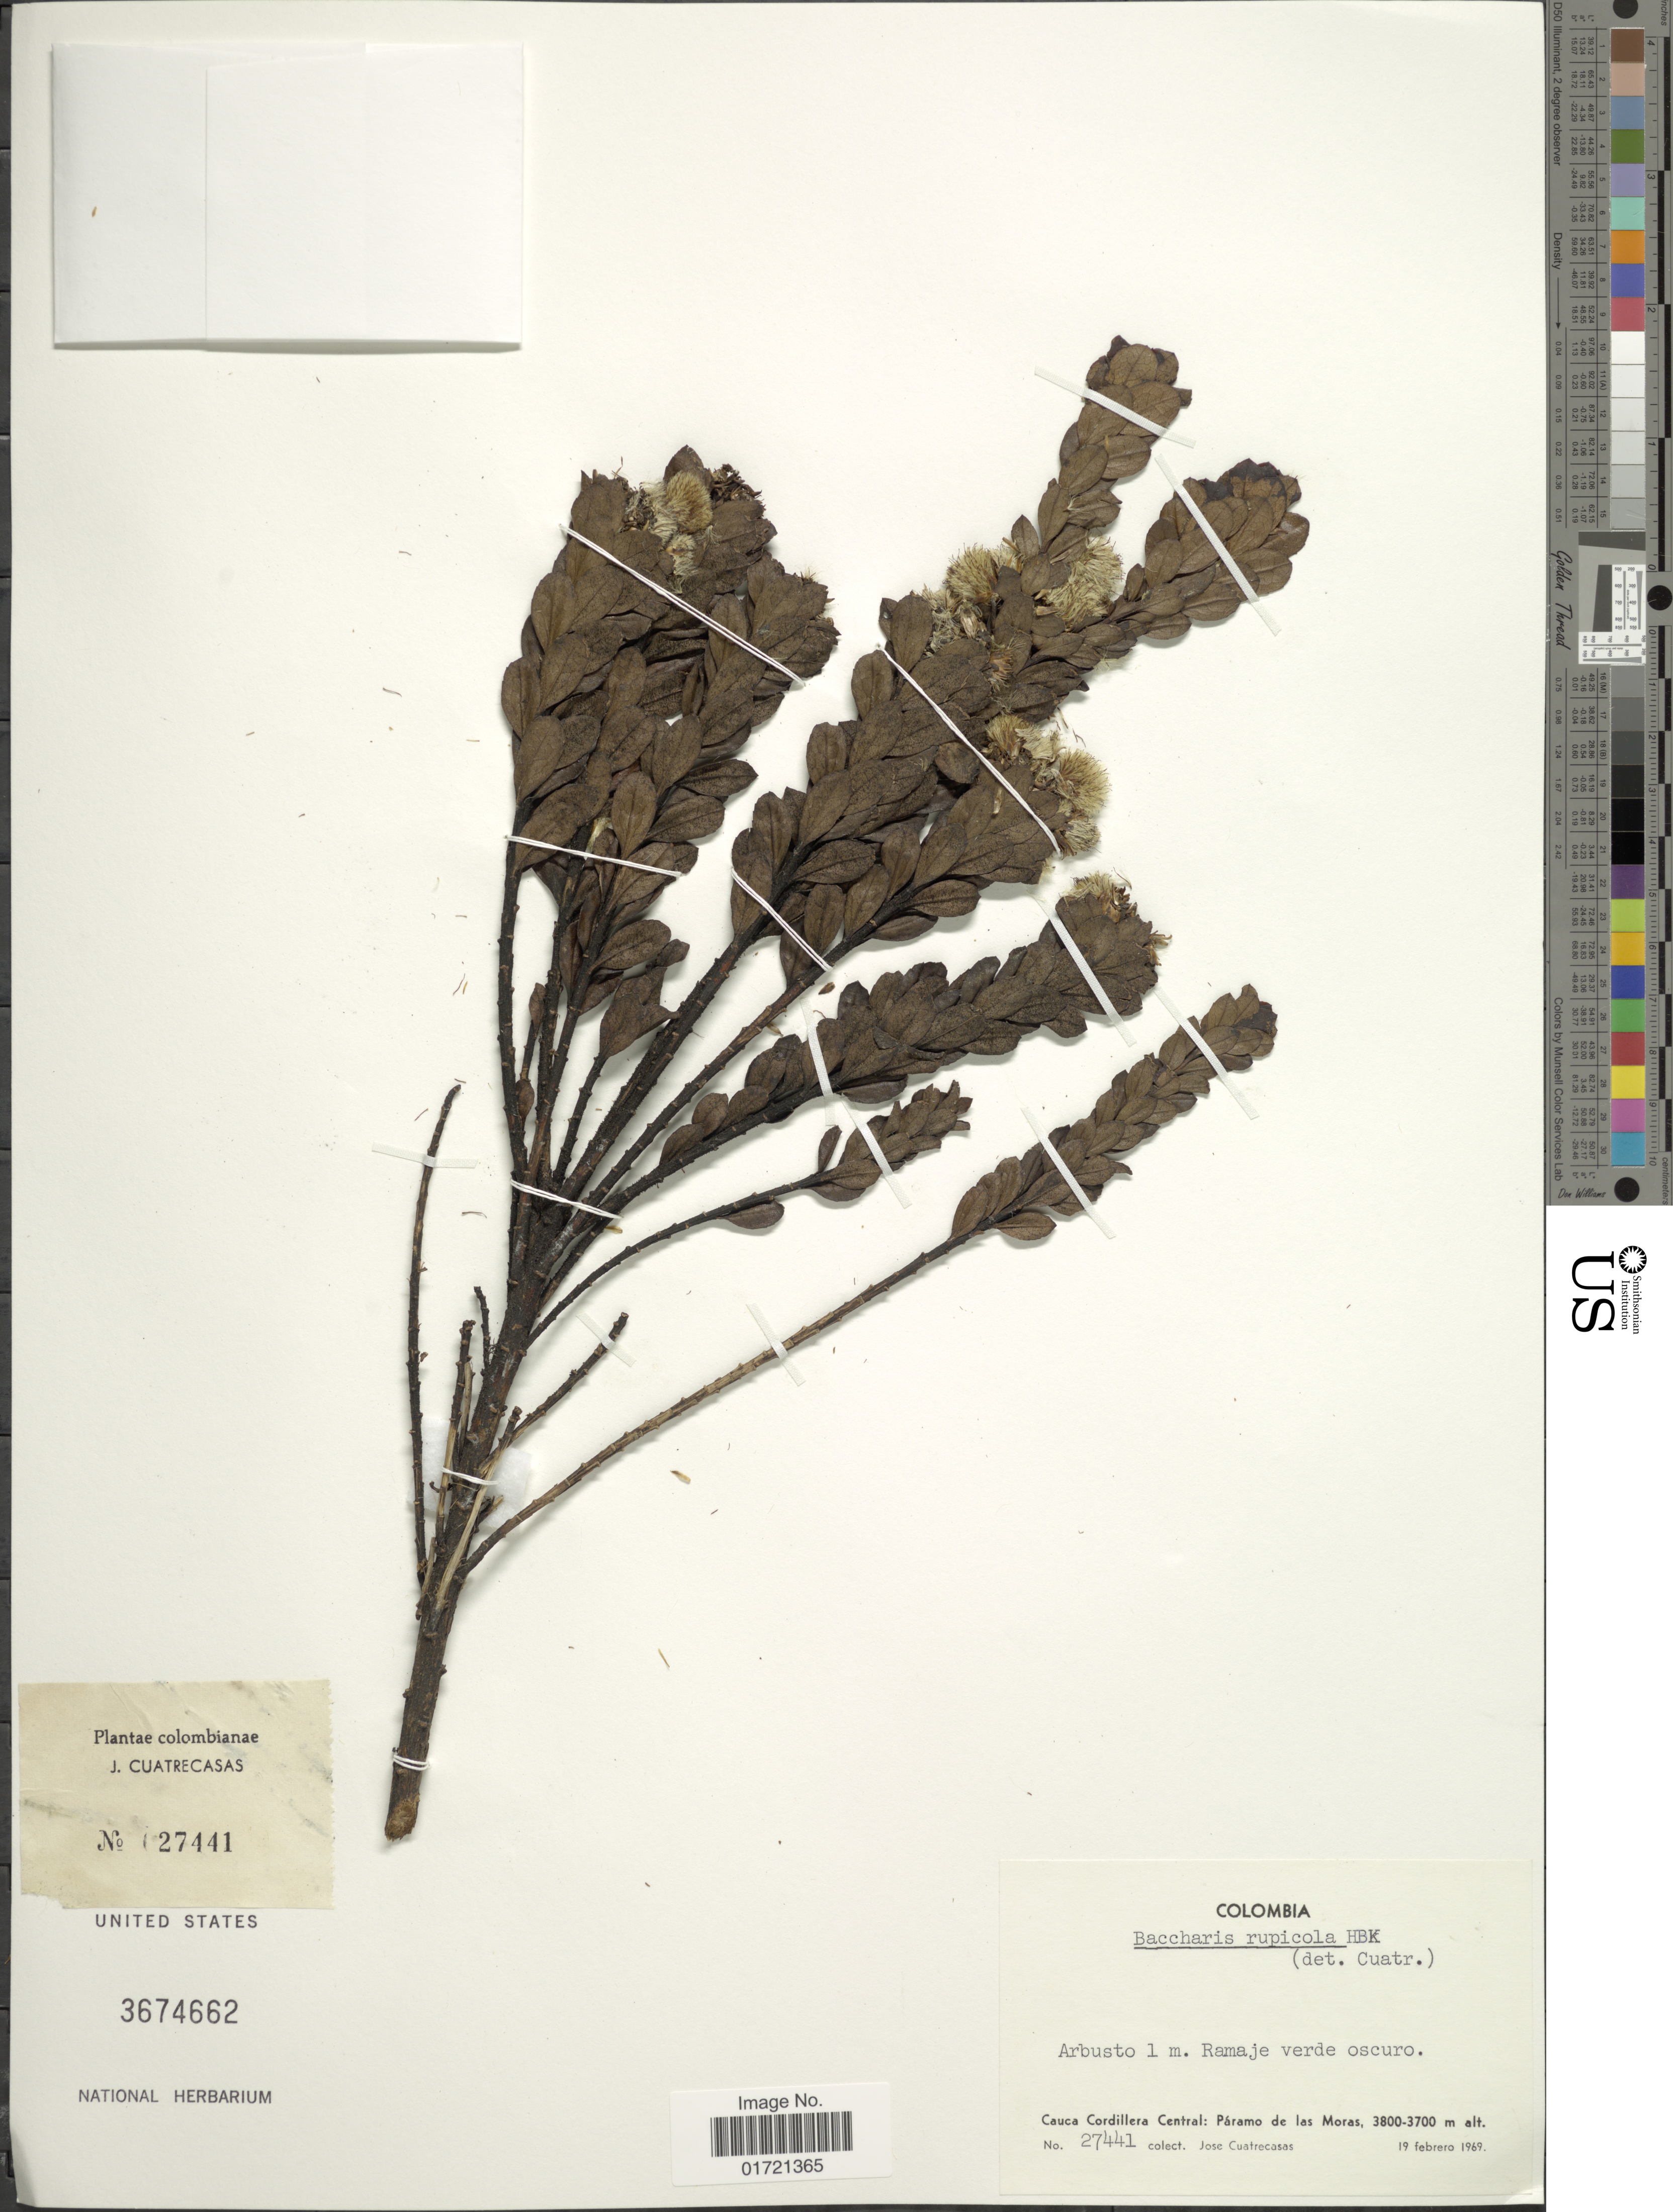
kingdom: Plantae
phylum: Tracheophyta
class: Magnoliopsida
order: Asterales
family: Asteraceae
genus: Baccharis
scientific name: Baccharis rupicola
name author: Kunth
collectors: J. Cuatrecasas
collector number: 27441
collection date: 1969-02-19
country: Colombia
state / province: Cauca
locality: Cauca Cordillera Central: Páramo de las Moras.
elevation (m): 3700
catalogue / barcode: US 3674662